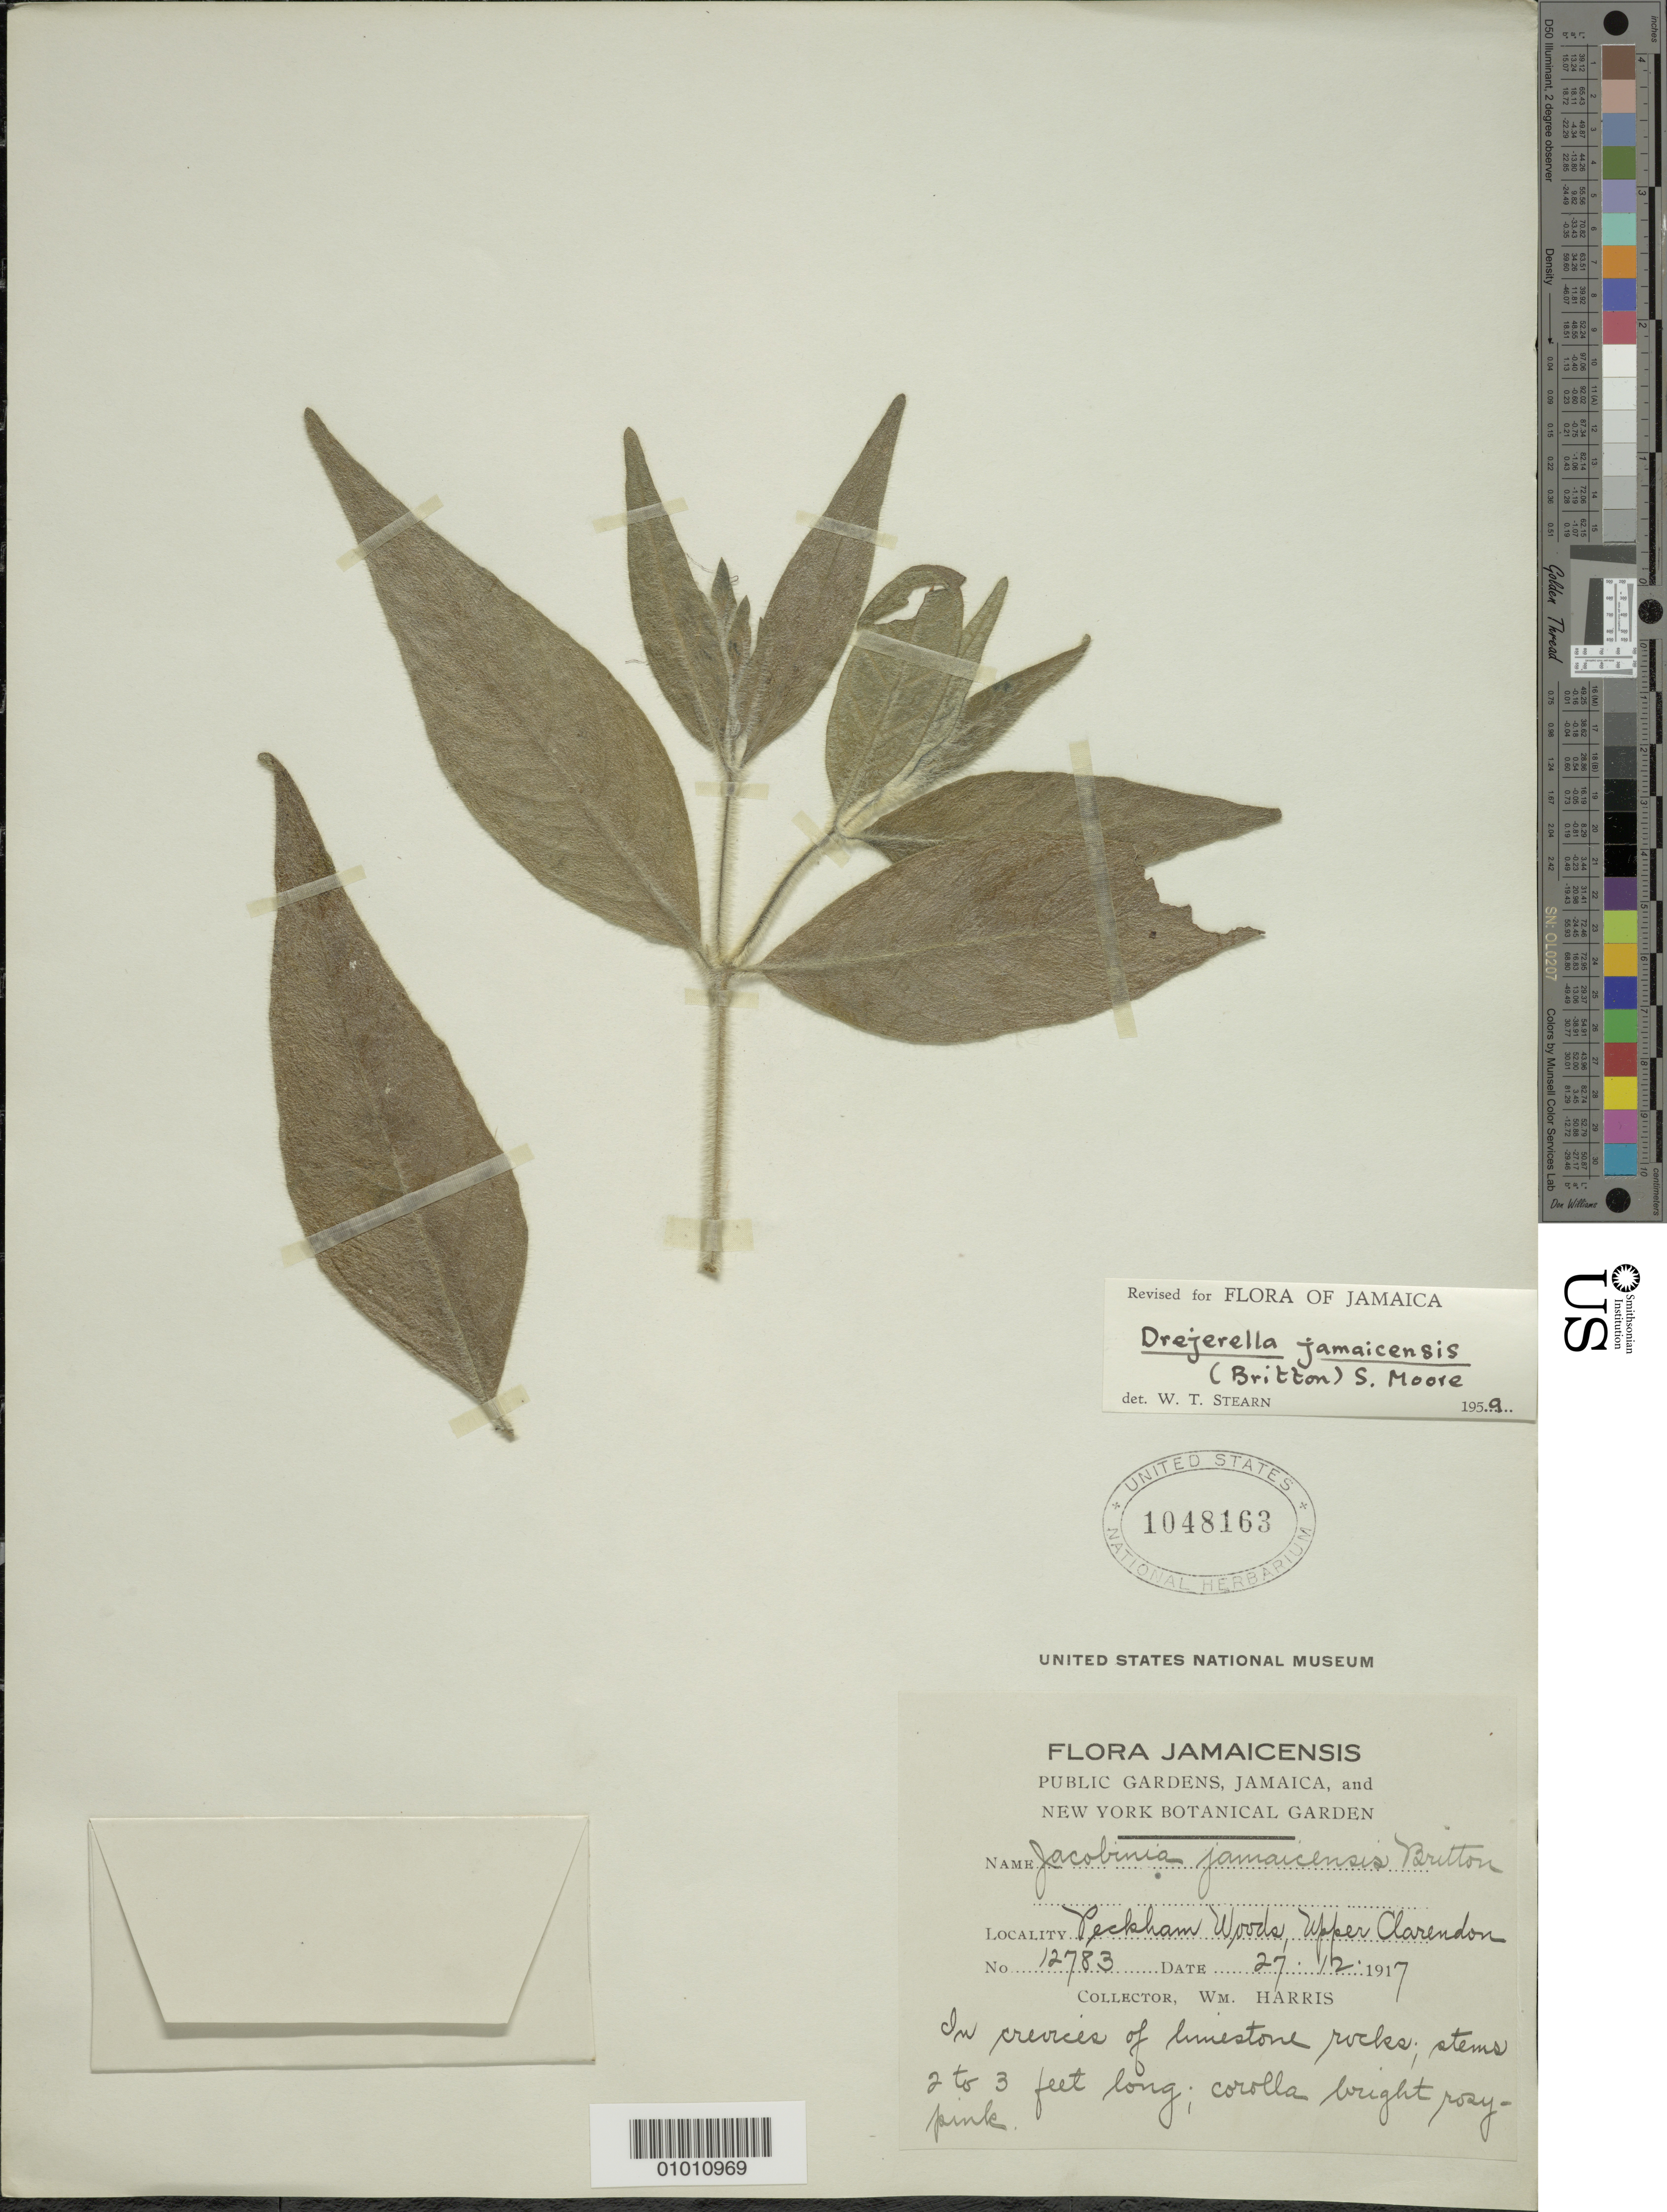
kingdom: Plantae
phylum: Tracheophyta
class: Magnoliopsida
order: Lamiales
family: Acanthaceae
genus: Justicia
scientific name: Justicia jamaicensis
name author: (Britton) Stearn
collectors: W. Harris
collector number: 12783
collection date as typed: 17 Dec 1917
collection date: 1917-12-17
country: Jamaica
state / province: Clarendon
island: Jamaica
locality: Peckham Woods, Upper Clarendon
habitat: In crevices of limestone rocks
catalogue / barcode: US 1048163